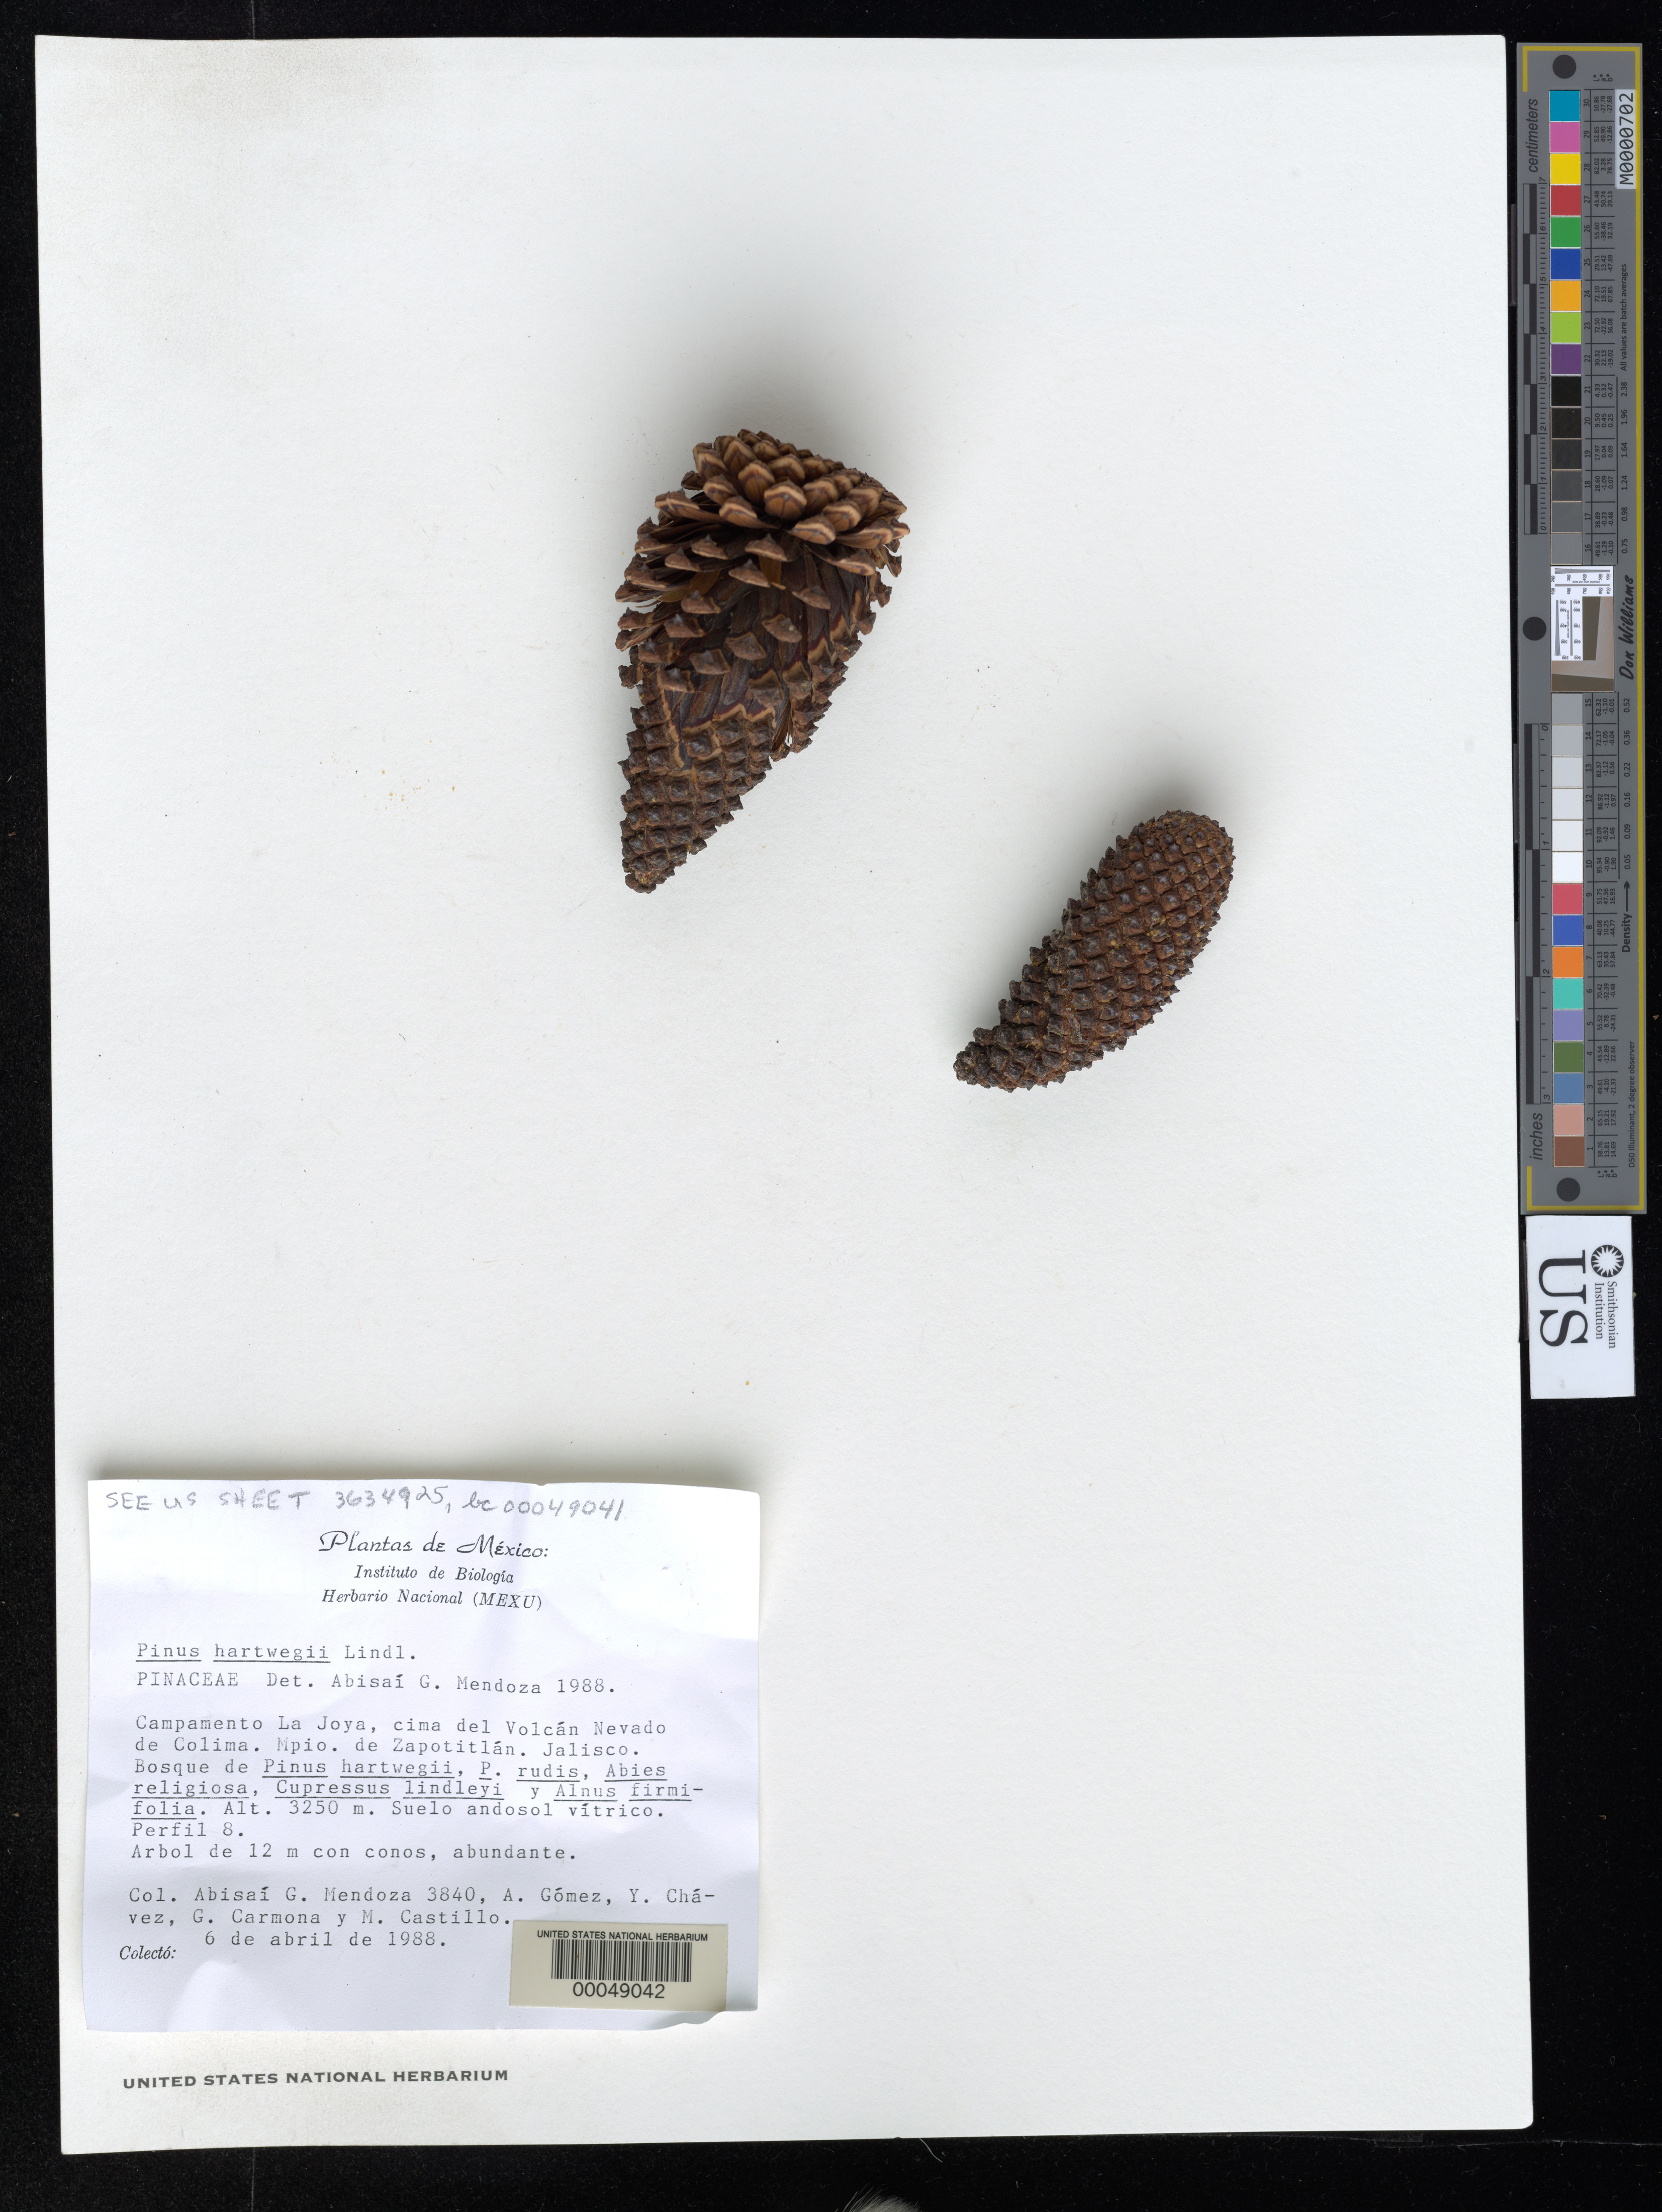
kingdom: Plantae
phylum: Tracheophyta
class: Pinopsida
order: Pinales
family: Pinaceae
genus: Pinus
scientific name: Pinus hartwegii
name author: Lindl.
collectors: A. García-Mendoza, A. Gomez & M. Castillo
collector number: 3840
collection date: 1988-04-06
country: Mexico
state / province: Jalisco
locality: Campamento La Joya, cima del Volcan Nevado de Colimo Mpio. de Zapotitlan.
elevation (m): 3250